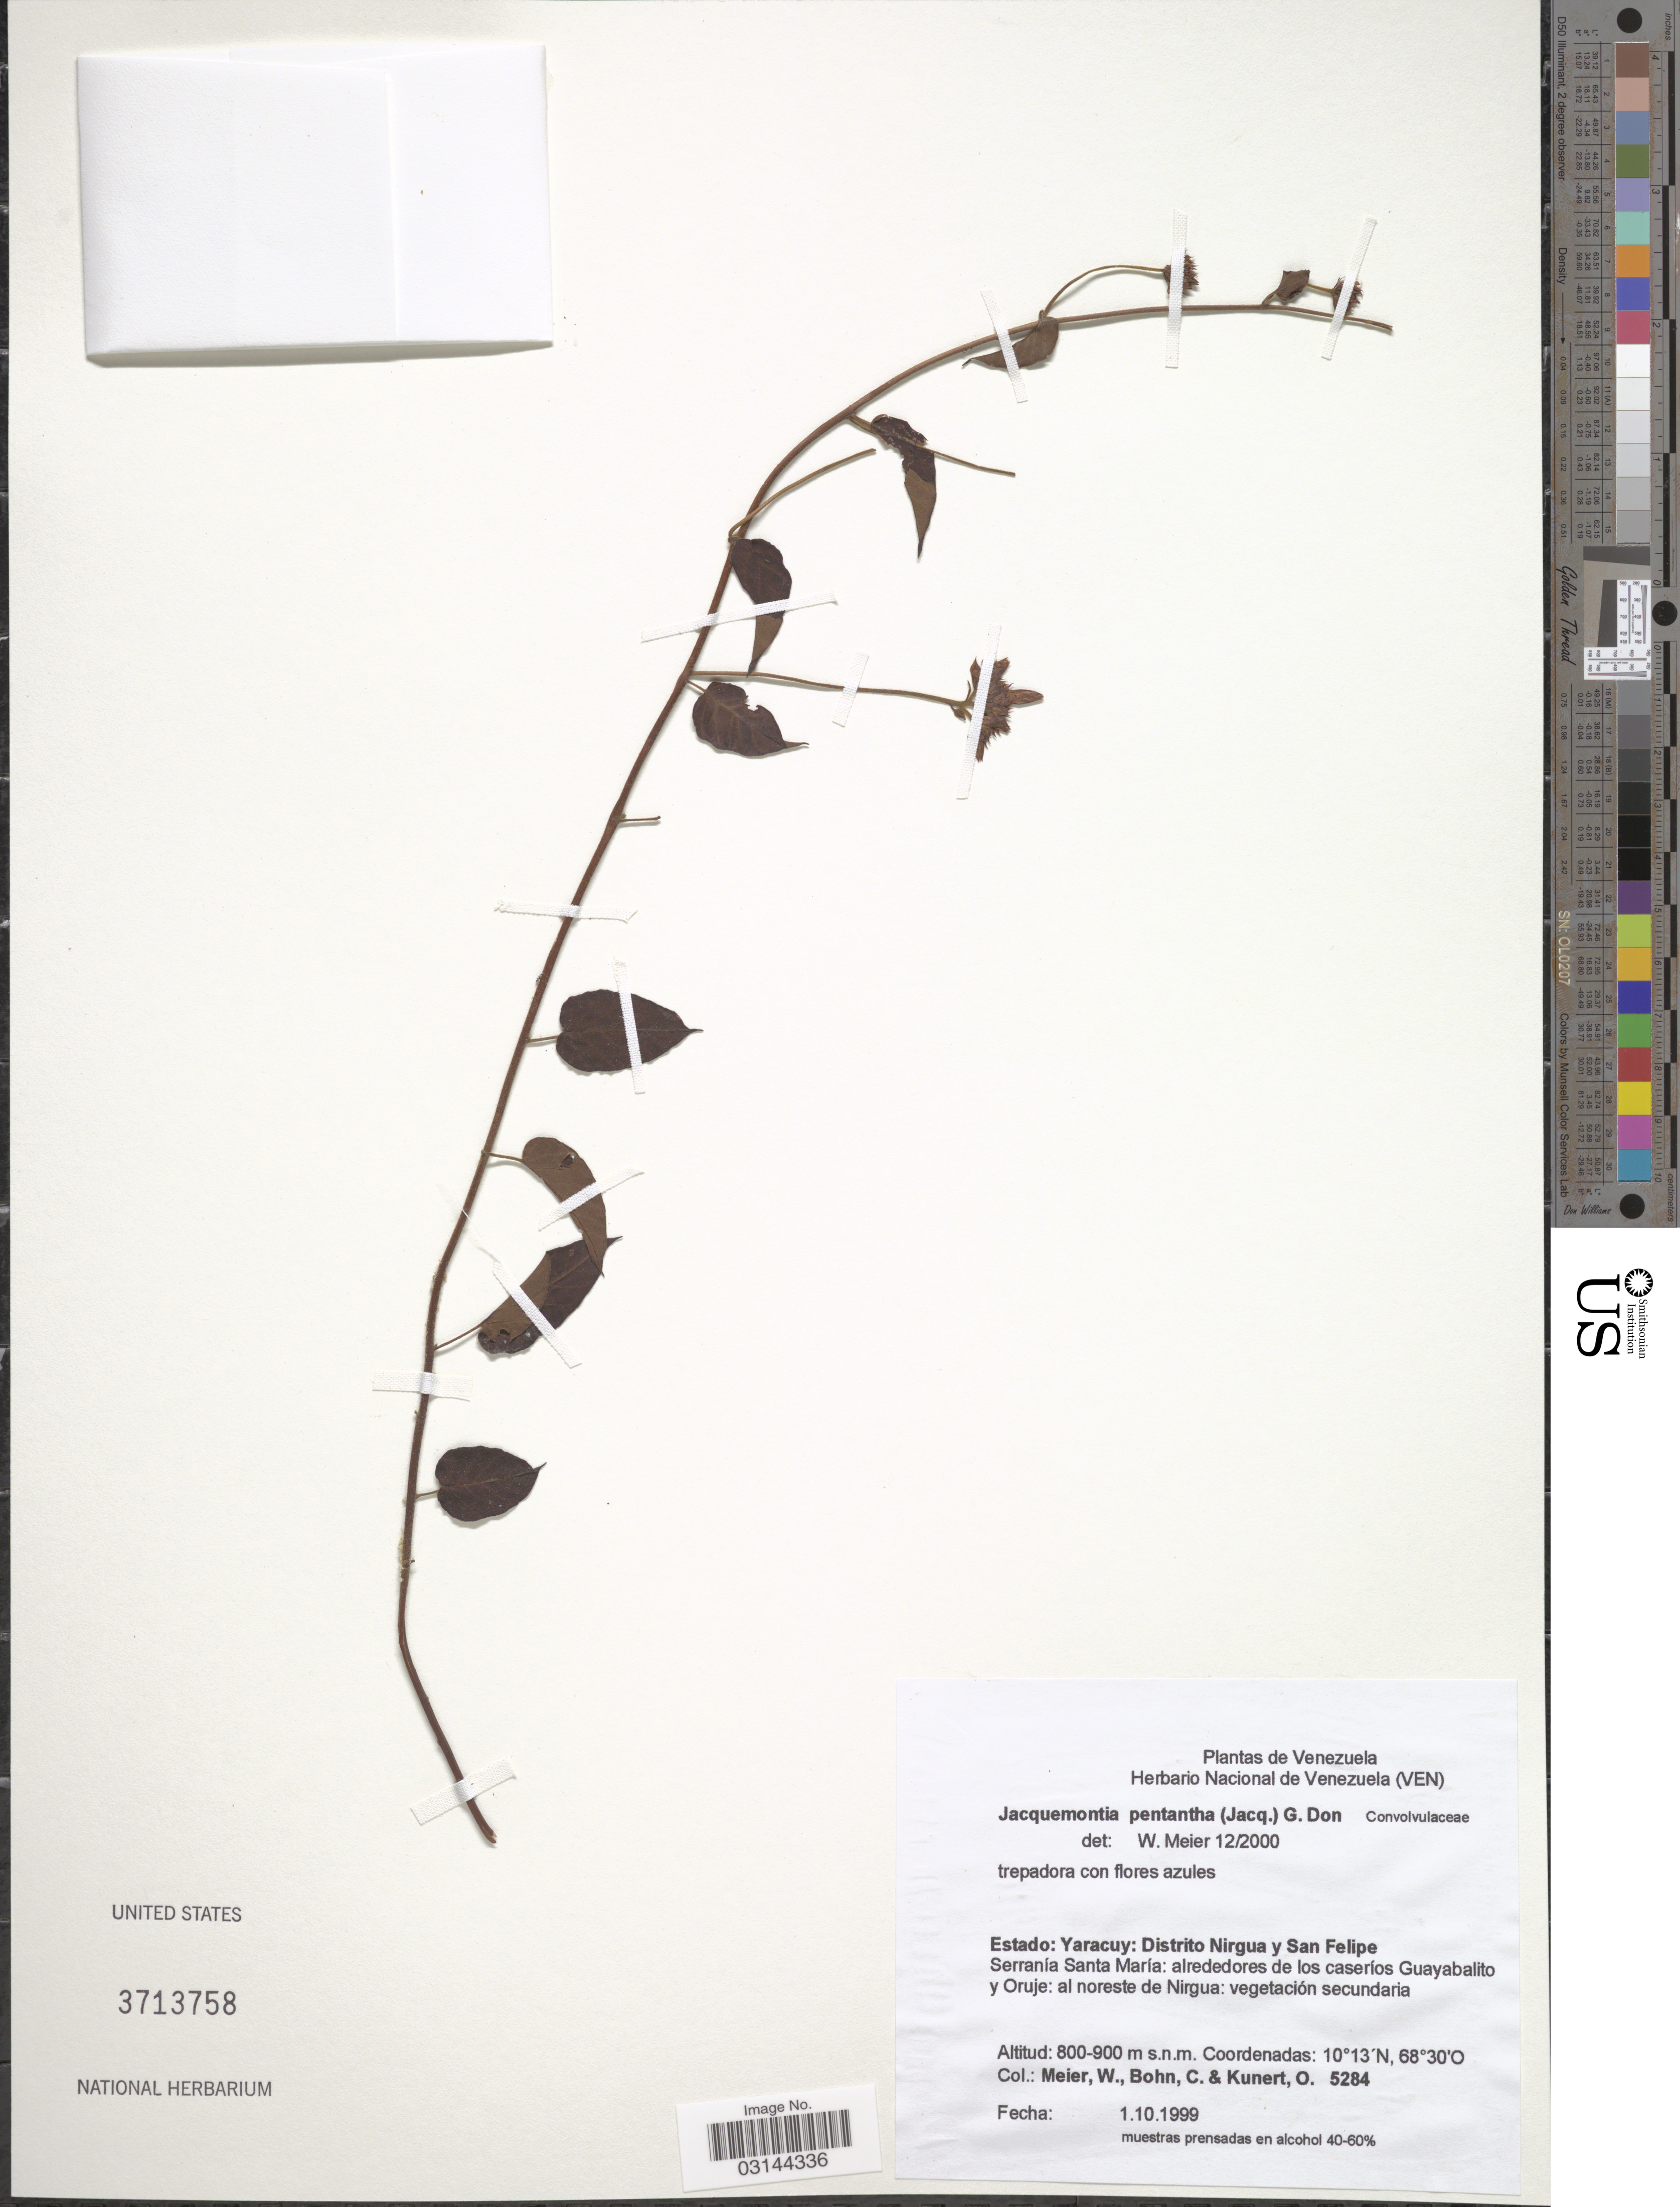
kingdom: Plantae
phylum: Tracheophyta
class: Magnoliopsida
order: Solanales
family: Convolvulaceae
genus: Jacquemontia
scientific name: Jacquemontia pentanthos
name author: (Jacq.) G. Don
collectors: W. Meier, C. Bohn & O. Kunert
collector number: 5284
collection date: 1999-10-01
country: Venezuela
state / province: Yaracuy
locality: Distrito Nirgua y San Felipe, Serranía Santa María: alrededores de los caseríos Guayabalito y Oruje: al noreste de Nirgua.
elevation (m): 800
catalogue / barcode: US 3713758